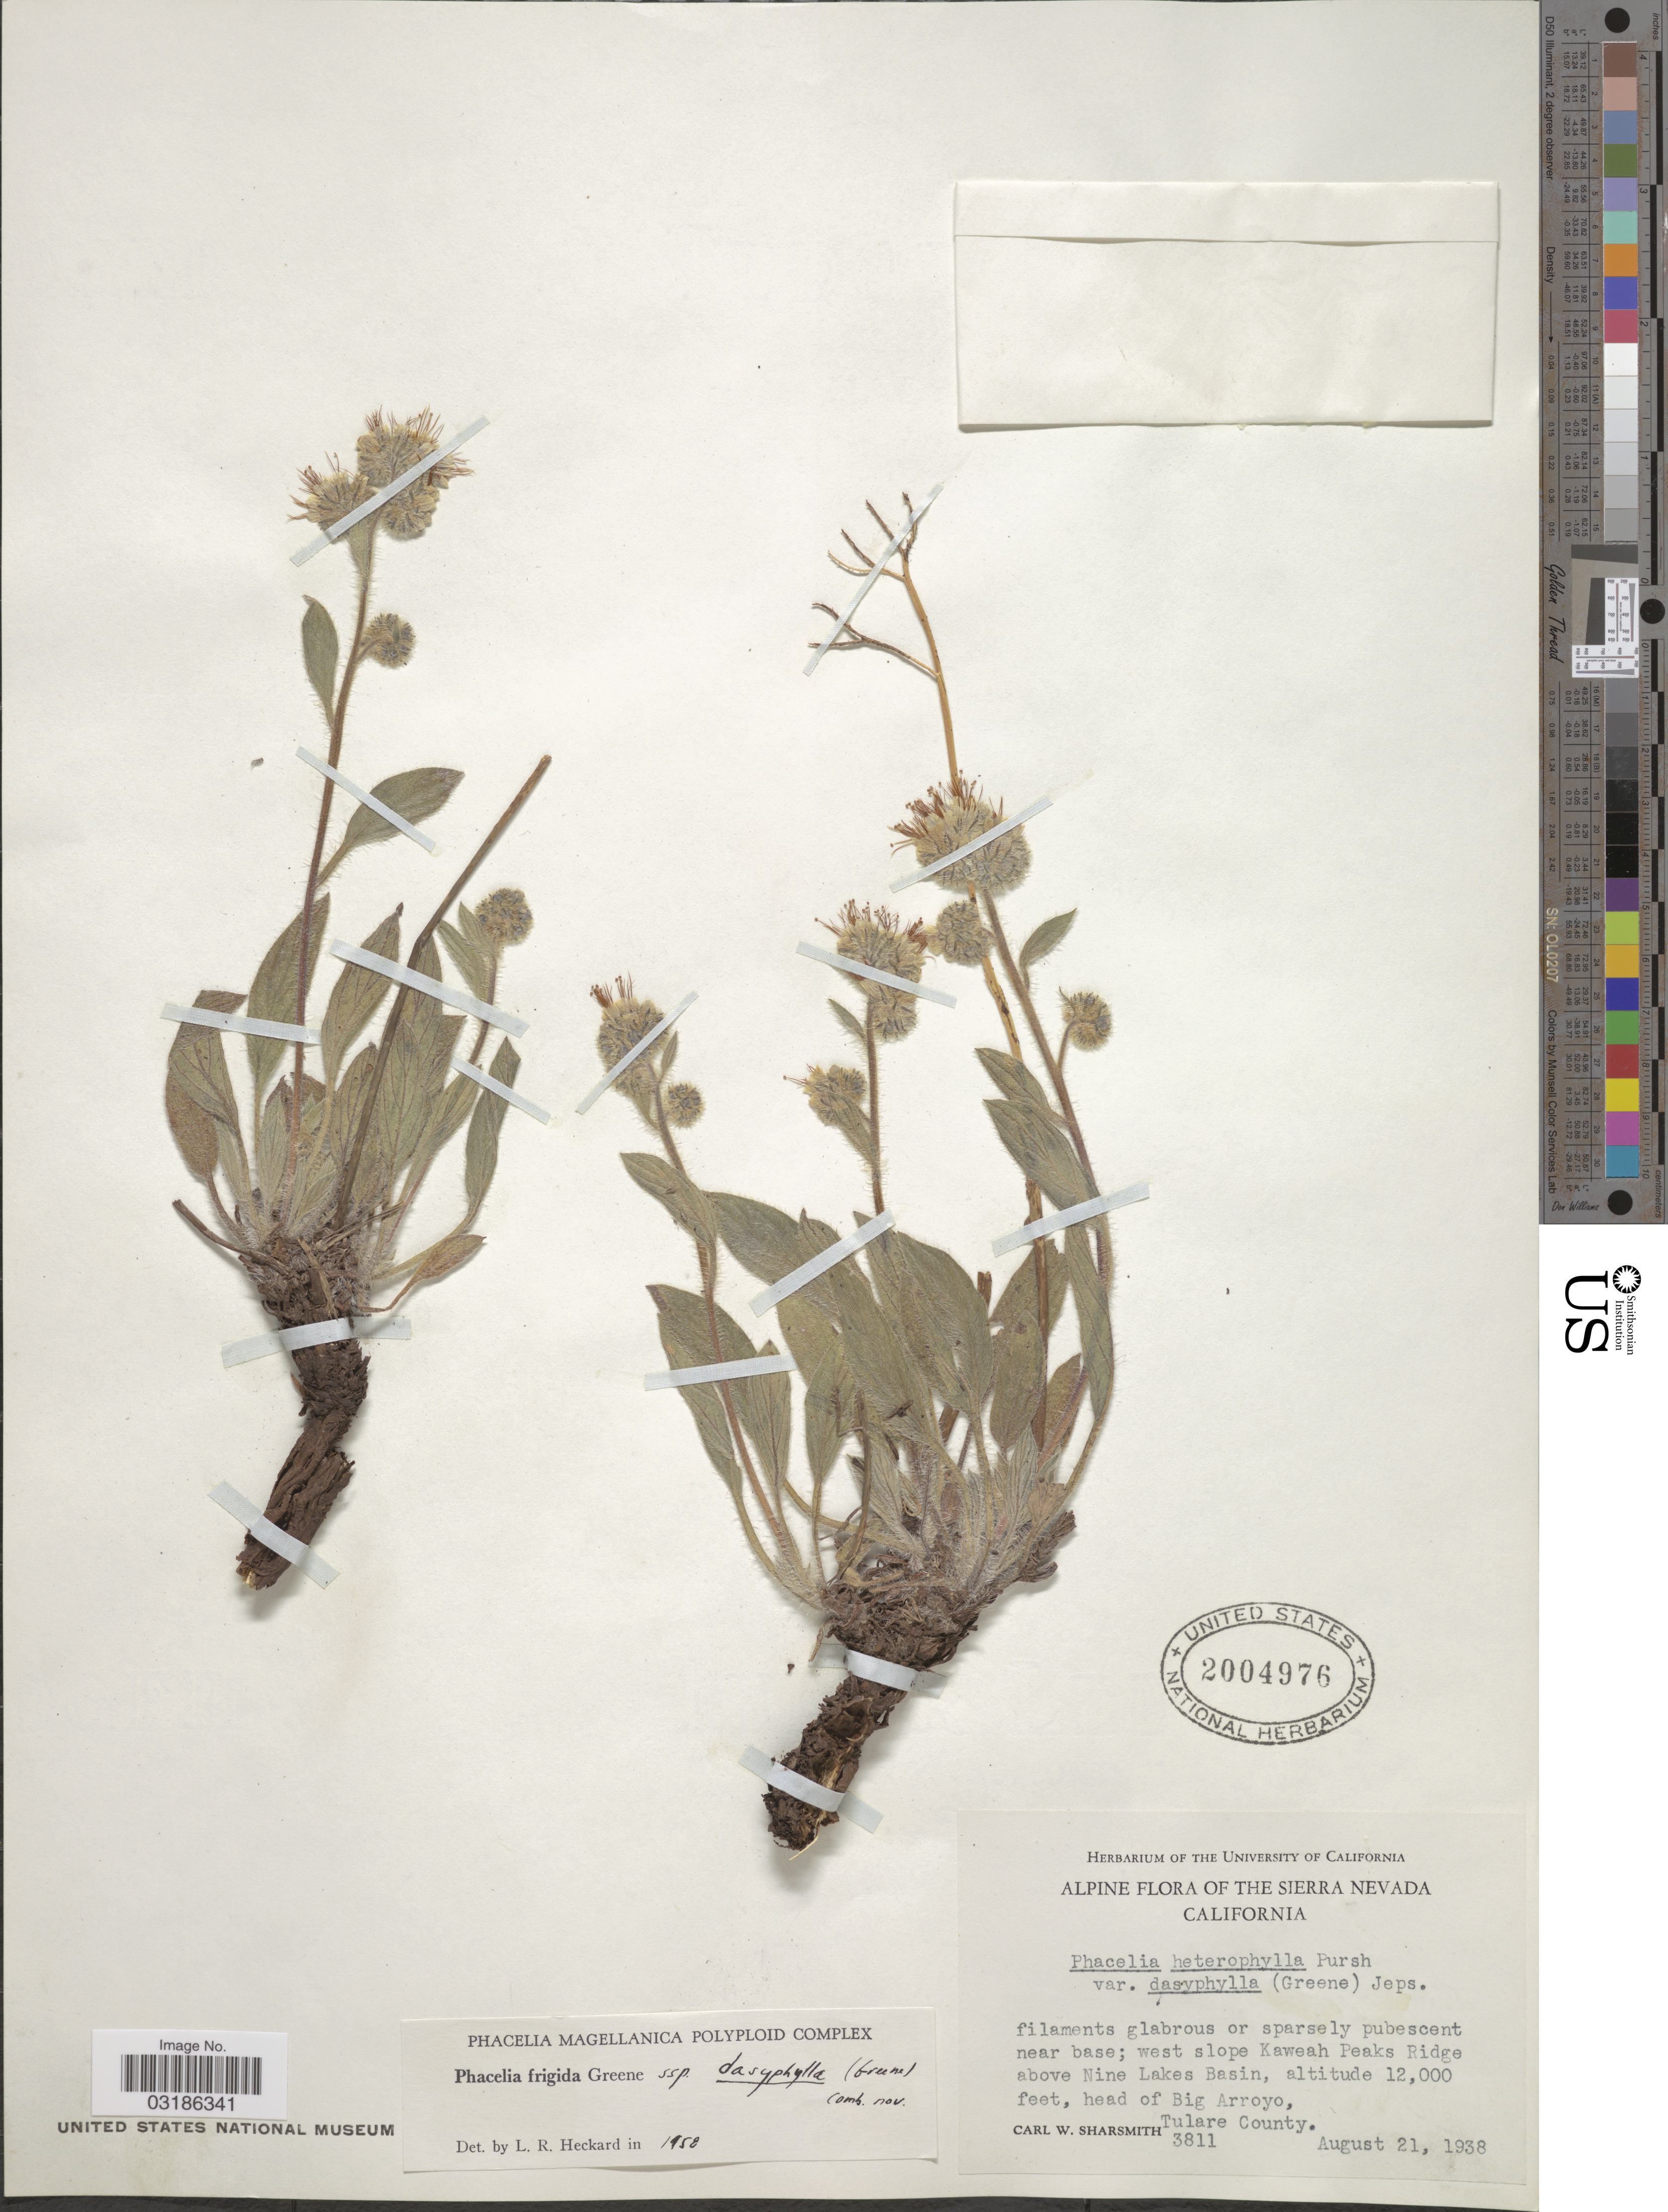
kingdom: Plantae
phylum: Tracheophyta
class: Magnoliopsida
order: Boraginales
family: Hydrophyllaceae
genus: Phacelia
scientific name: Phacelia frigida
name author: Greene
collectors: C. Sharsmith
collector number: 3811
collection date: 1938-08-21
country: United States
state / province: California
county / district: Tulare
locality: Alpine flora of the Sierra Nevada. West slope Kaweah Peaks Ridge above Nine Lakes Basin, head of Big Arroyo, Tulare County.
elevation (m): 3658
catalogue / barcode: US 2004976